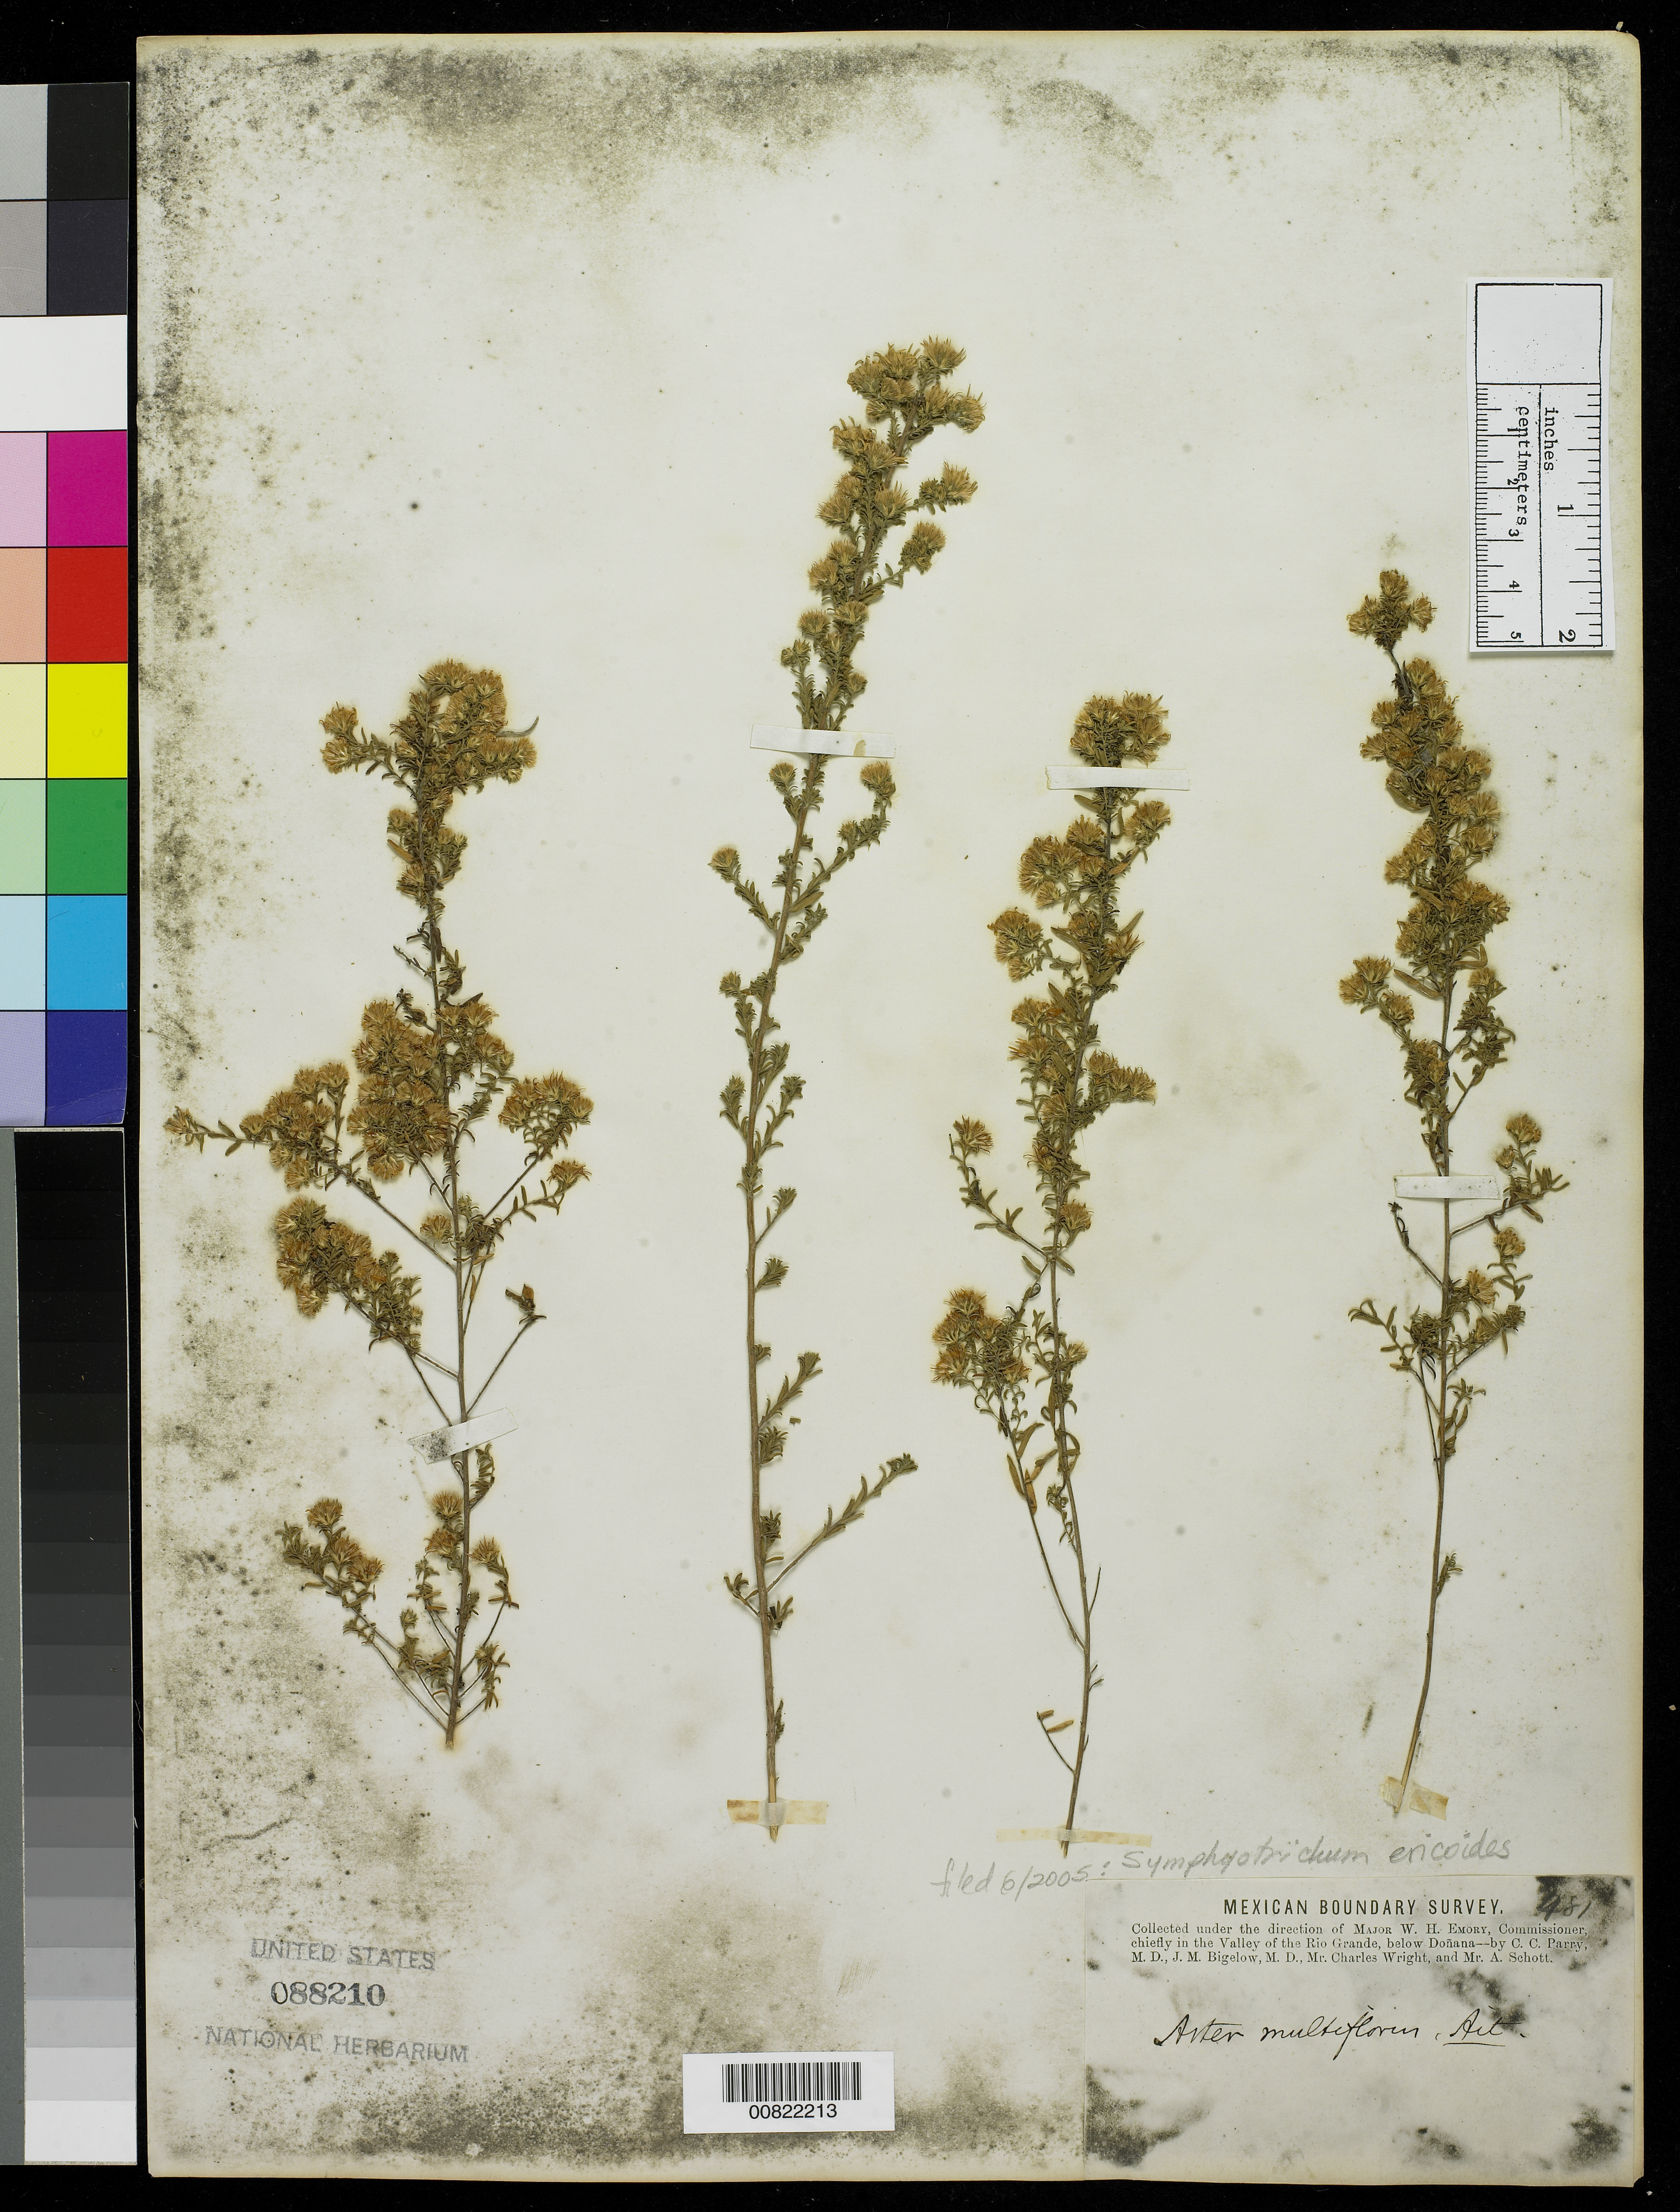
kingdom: Plantae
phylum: Tracheophyta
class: Magnoliopsida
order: Asterales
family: Asteraceae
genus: Symphyotrichum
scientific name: Symphyotrichum ericoides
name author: (L.) G.L. Nesom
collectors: C. C. Parry, J. M. Bigelow, C. Wright & A. C. V. Schott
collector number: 481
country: United States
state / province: New Mexico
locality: Valley of the Rio Grande, below Doñana, New Mexico.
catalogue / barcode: US 88210